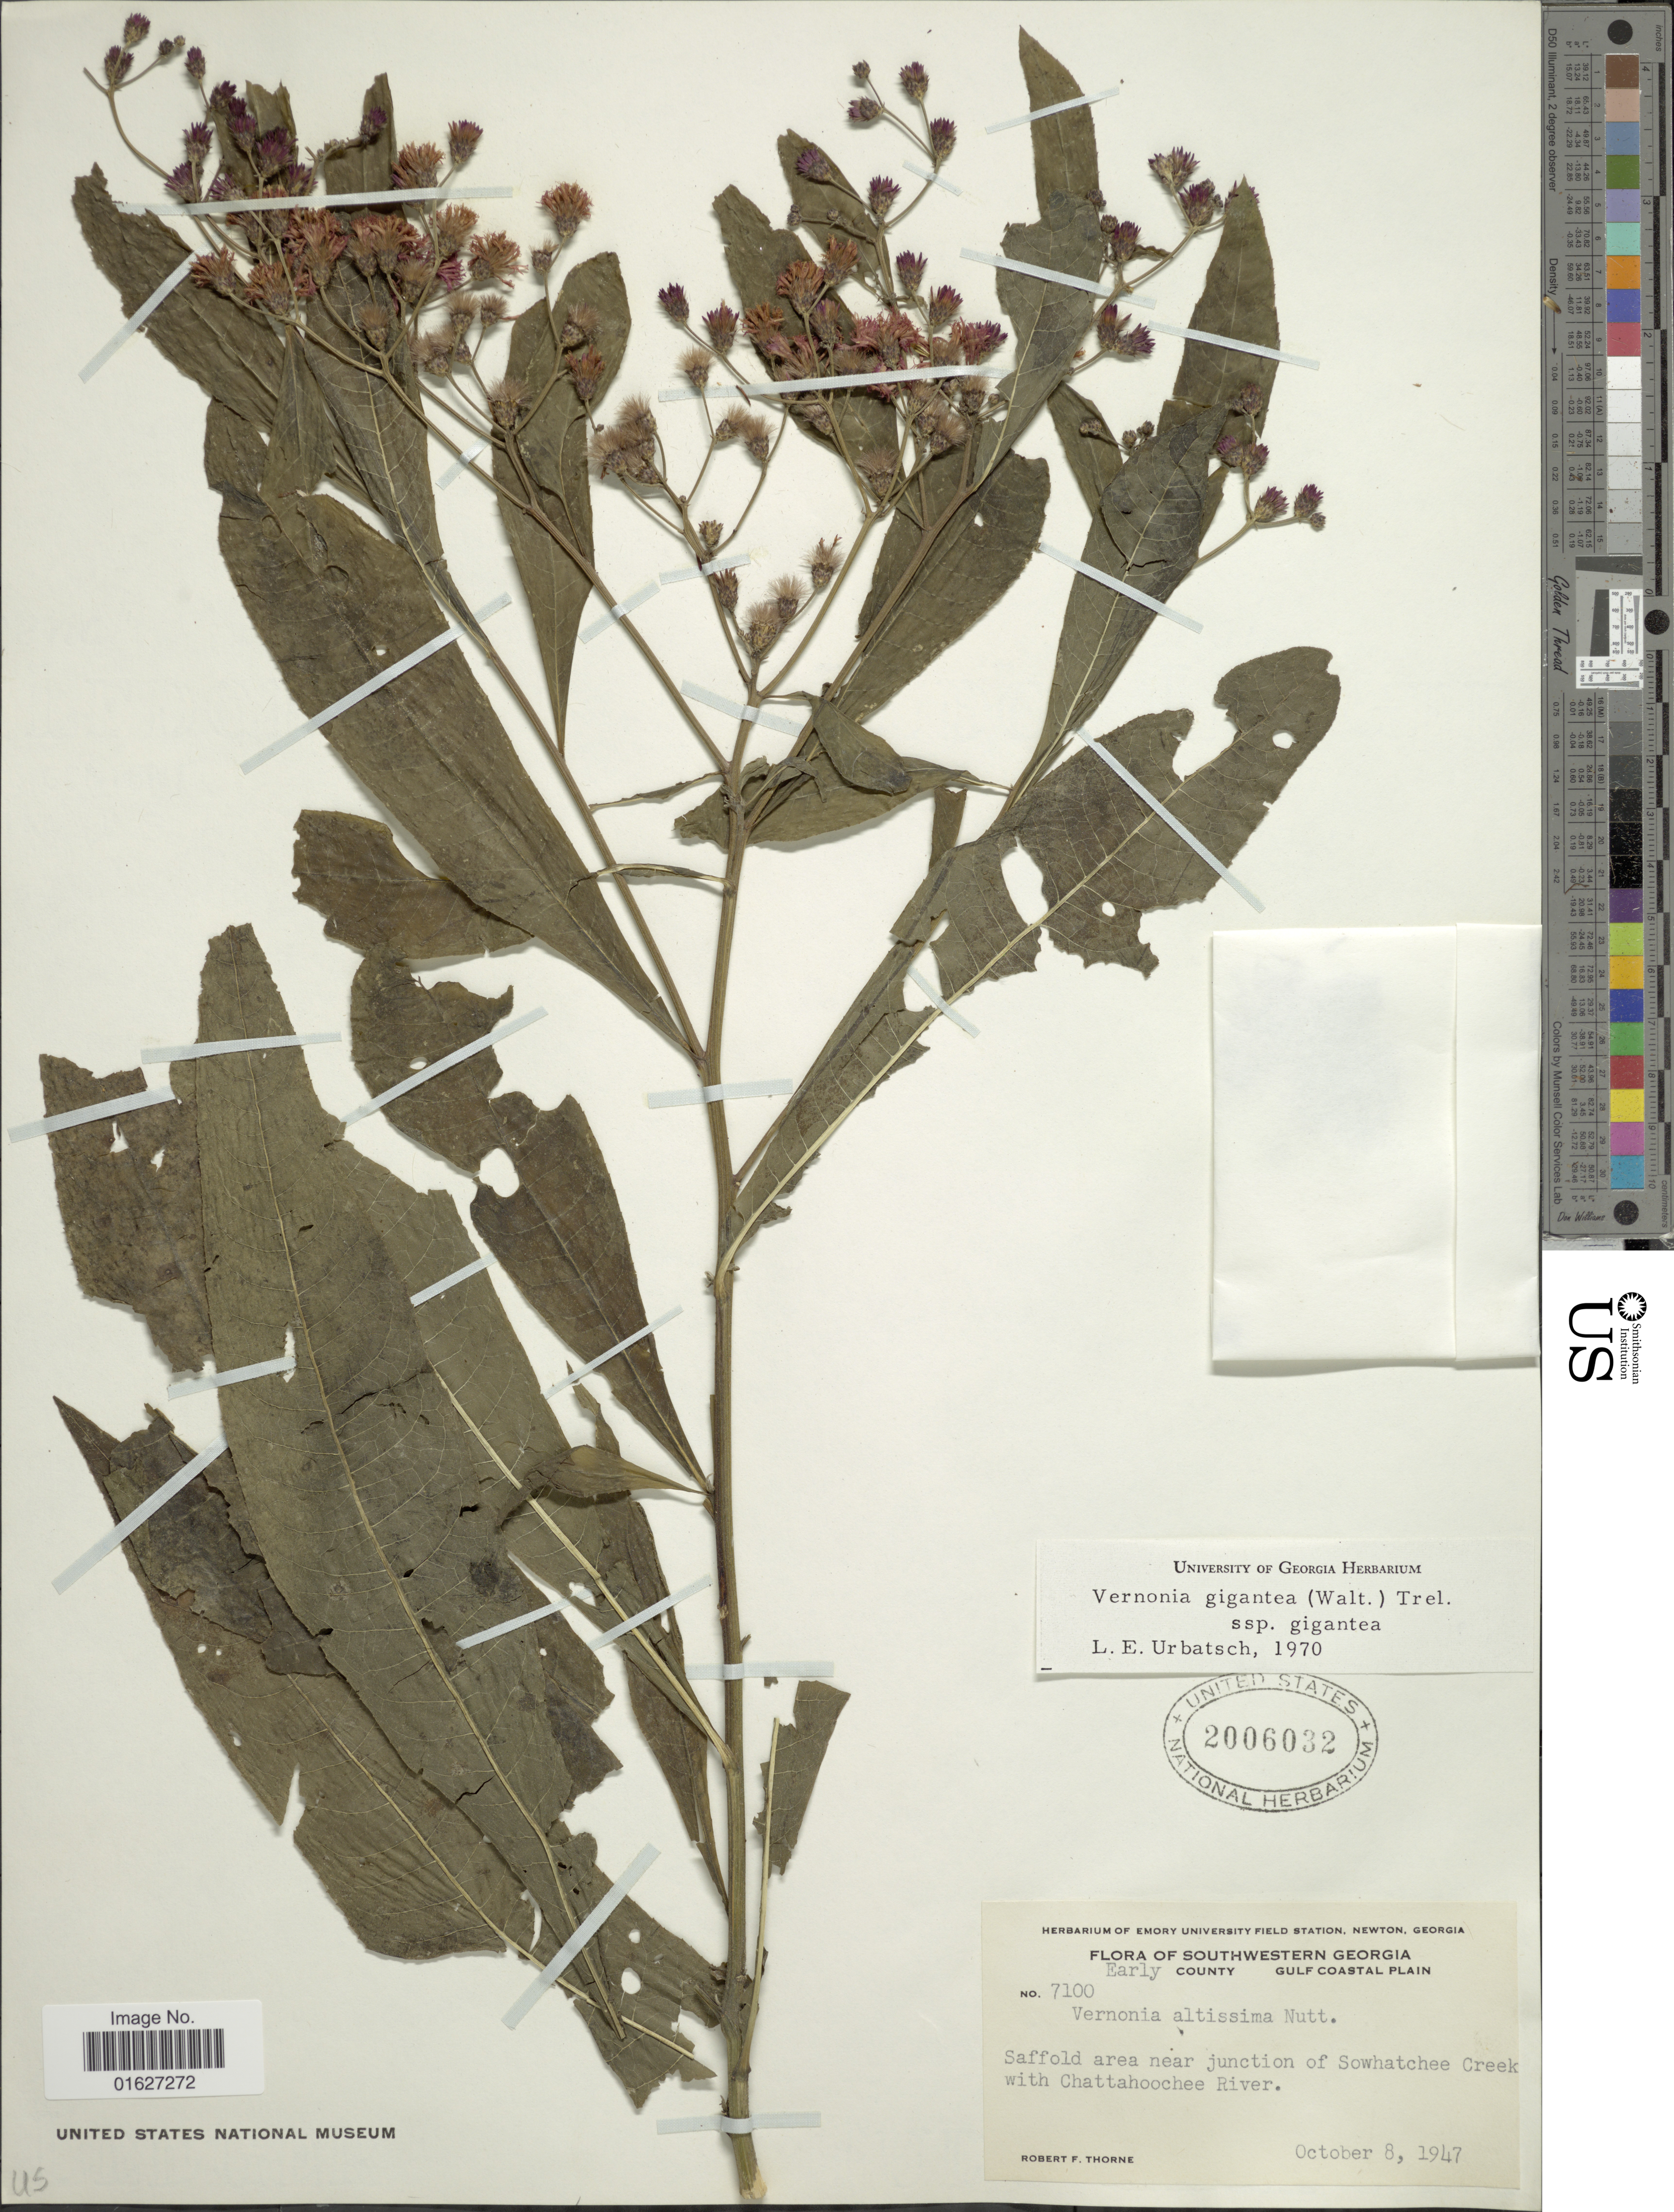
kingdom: Plantae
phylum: Tracheophyta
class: Magnoliopsida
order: Asterales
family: Asteraceae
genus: Vernonia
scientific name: Vernonia gigantea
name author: (Walter) Trel.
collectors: R. F. Thorne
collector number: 7100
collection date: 1947-10-08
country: United States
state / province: Georgia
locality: Southern Georgia. Early ounty, Gulf Coastal Plain. Saffold area near junction of Sowhatchee Creek with Chattahoochee River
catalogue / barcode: US 2006032